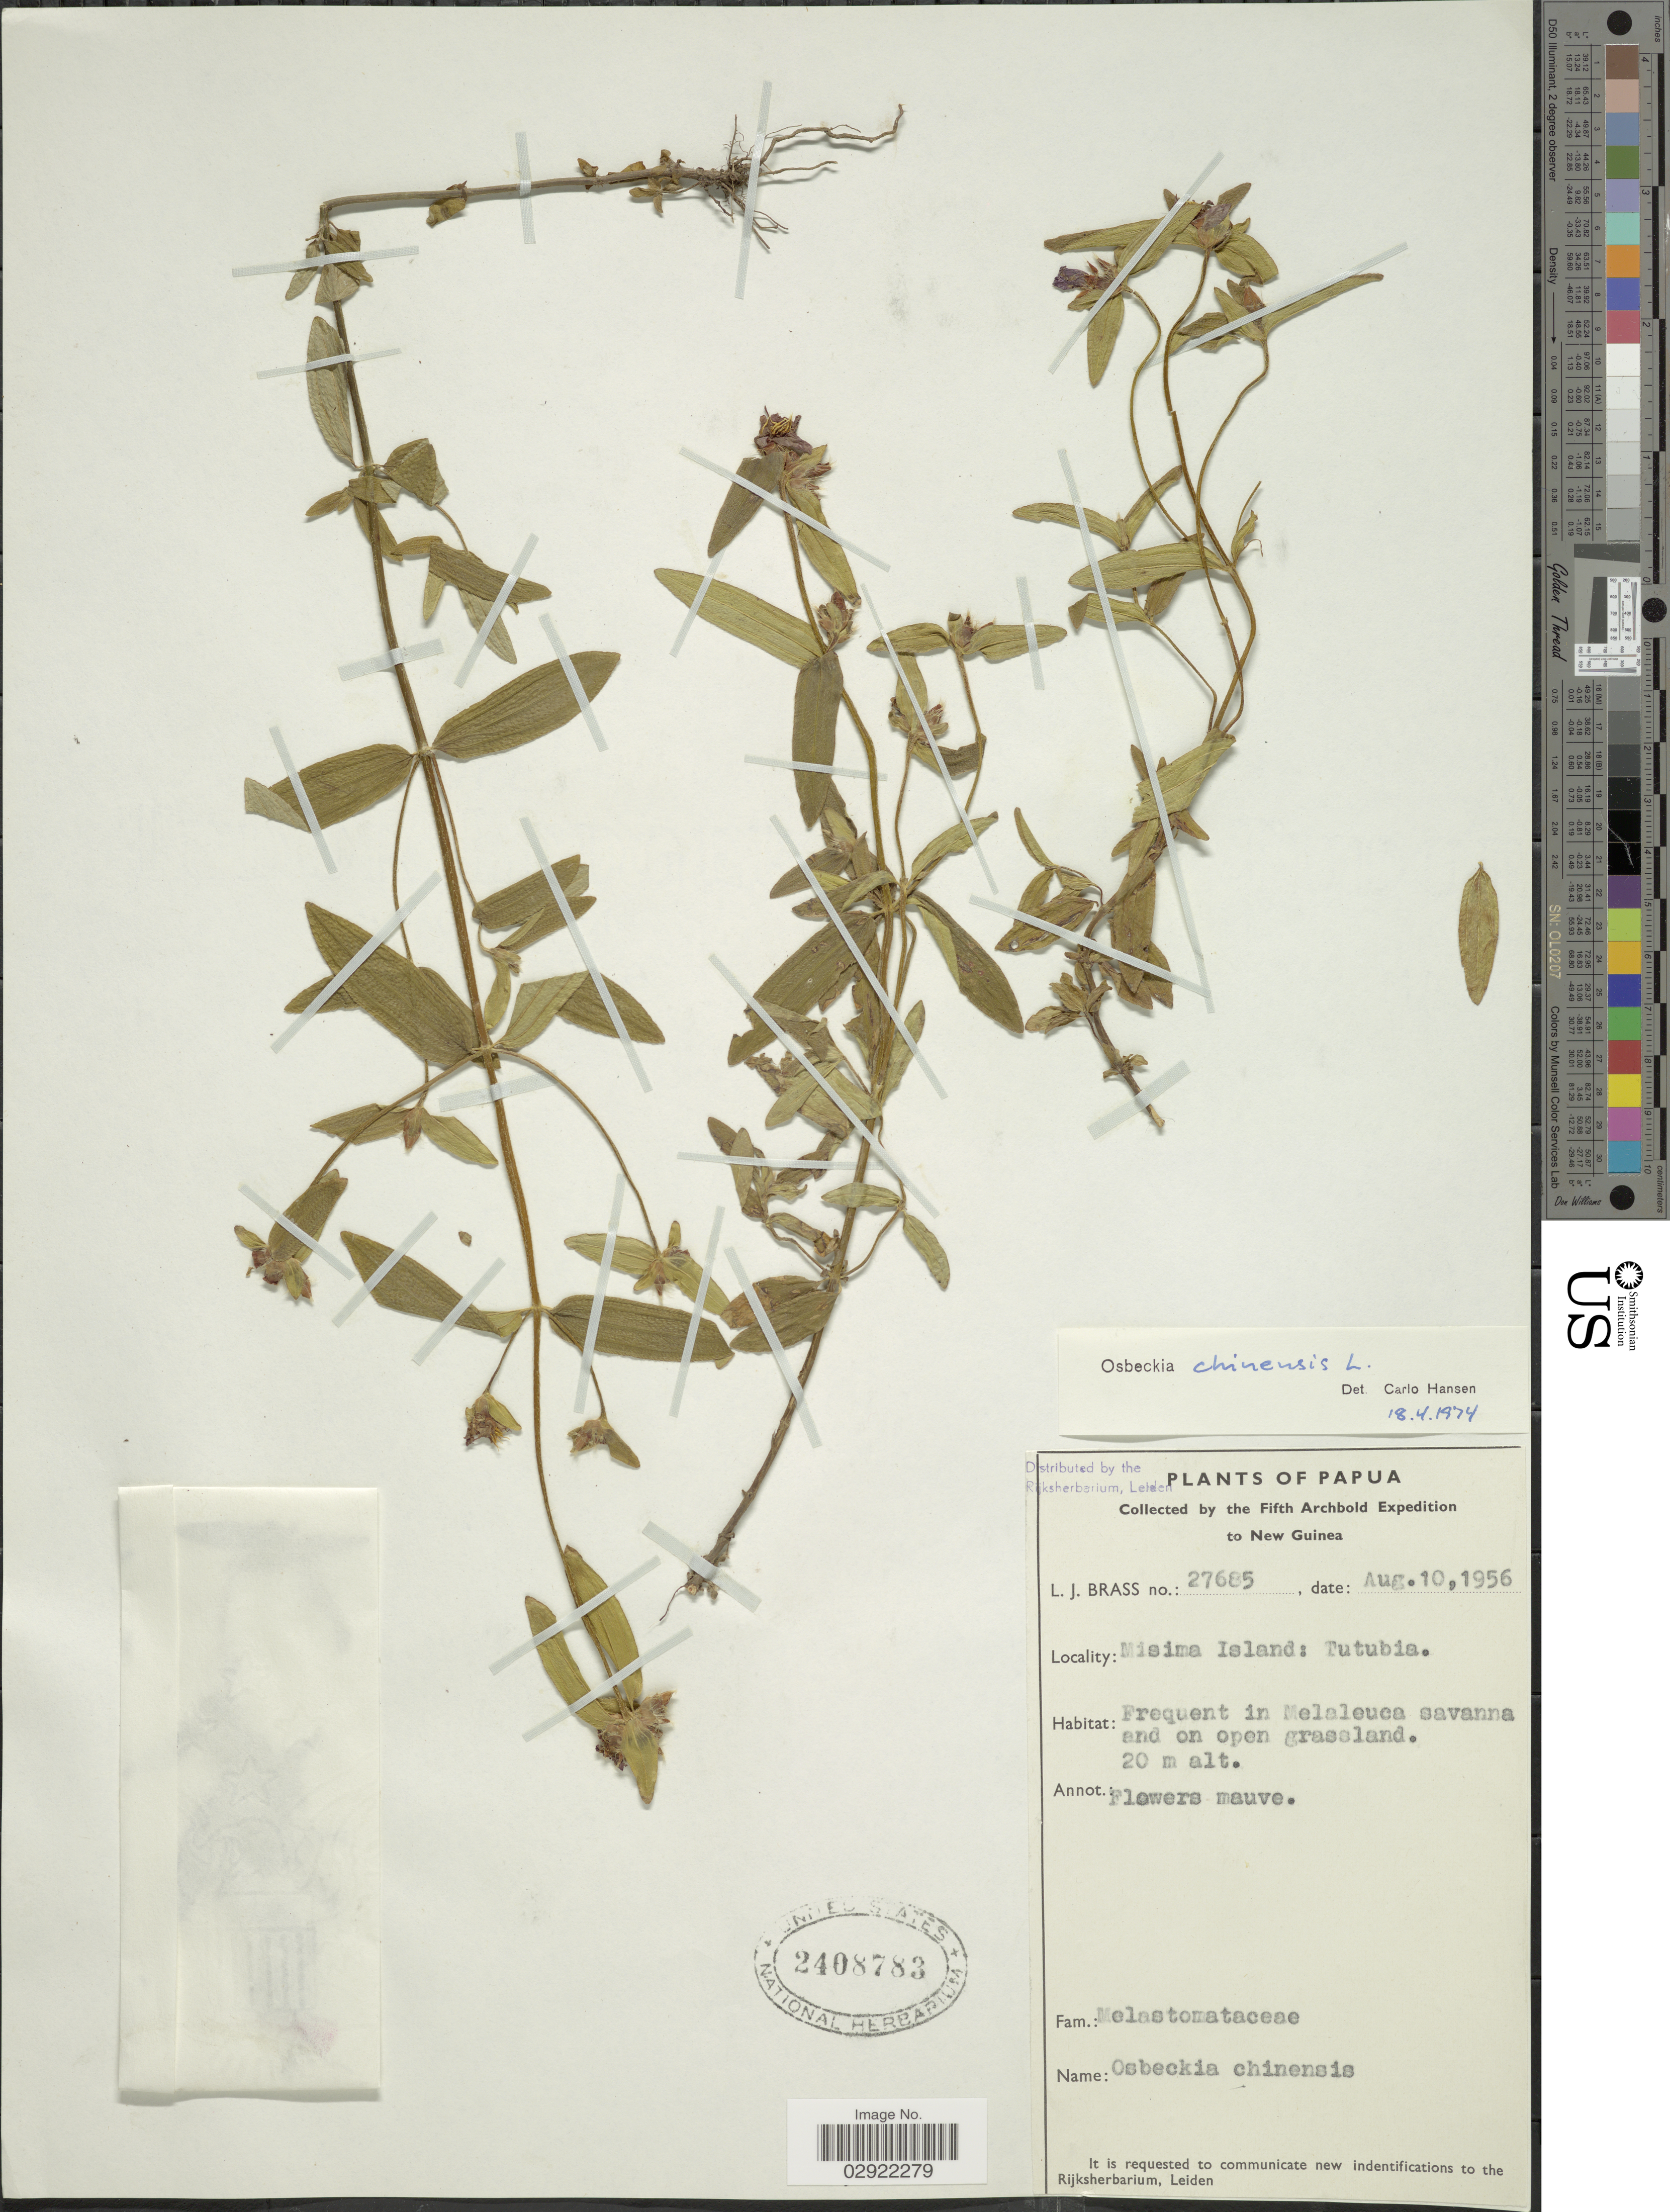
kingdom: Plantae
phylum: Tracheophyta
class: Magnoliopsida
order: Myrtales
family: Melastomataceae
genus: Osbeckia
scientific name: Osbeckia chinensis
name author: L.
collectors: L. J. Brass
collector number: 27685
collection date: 1956-08-10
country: Papua New Guinea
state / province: Milne Bay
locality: Papua. Misima Island: Tutubia.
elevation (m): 20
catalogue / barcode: US 2408783